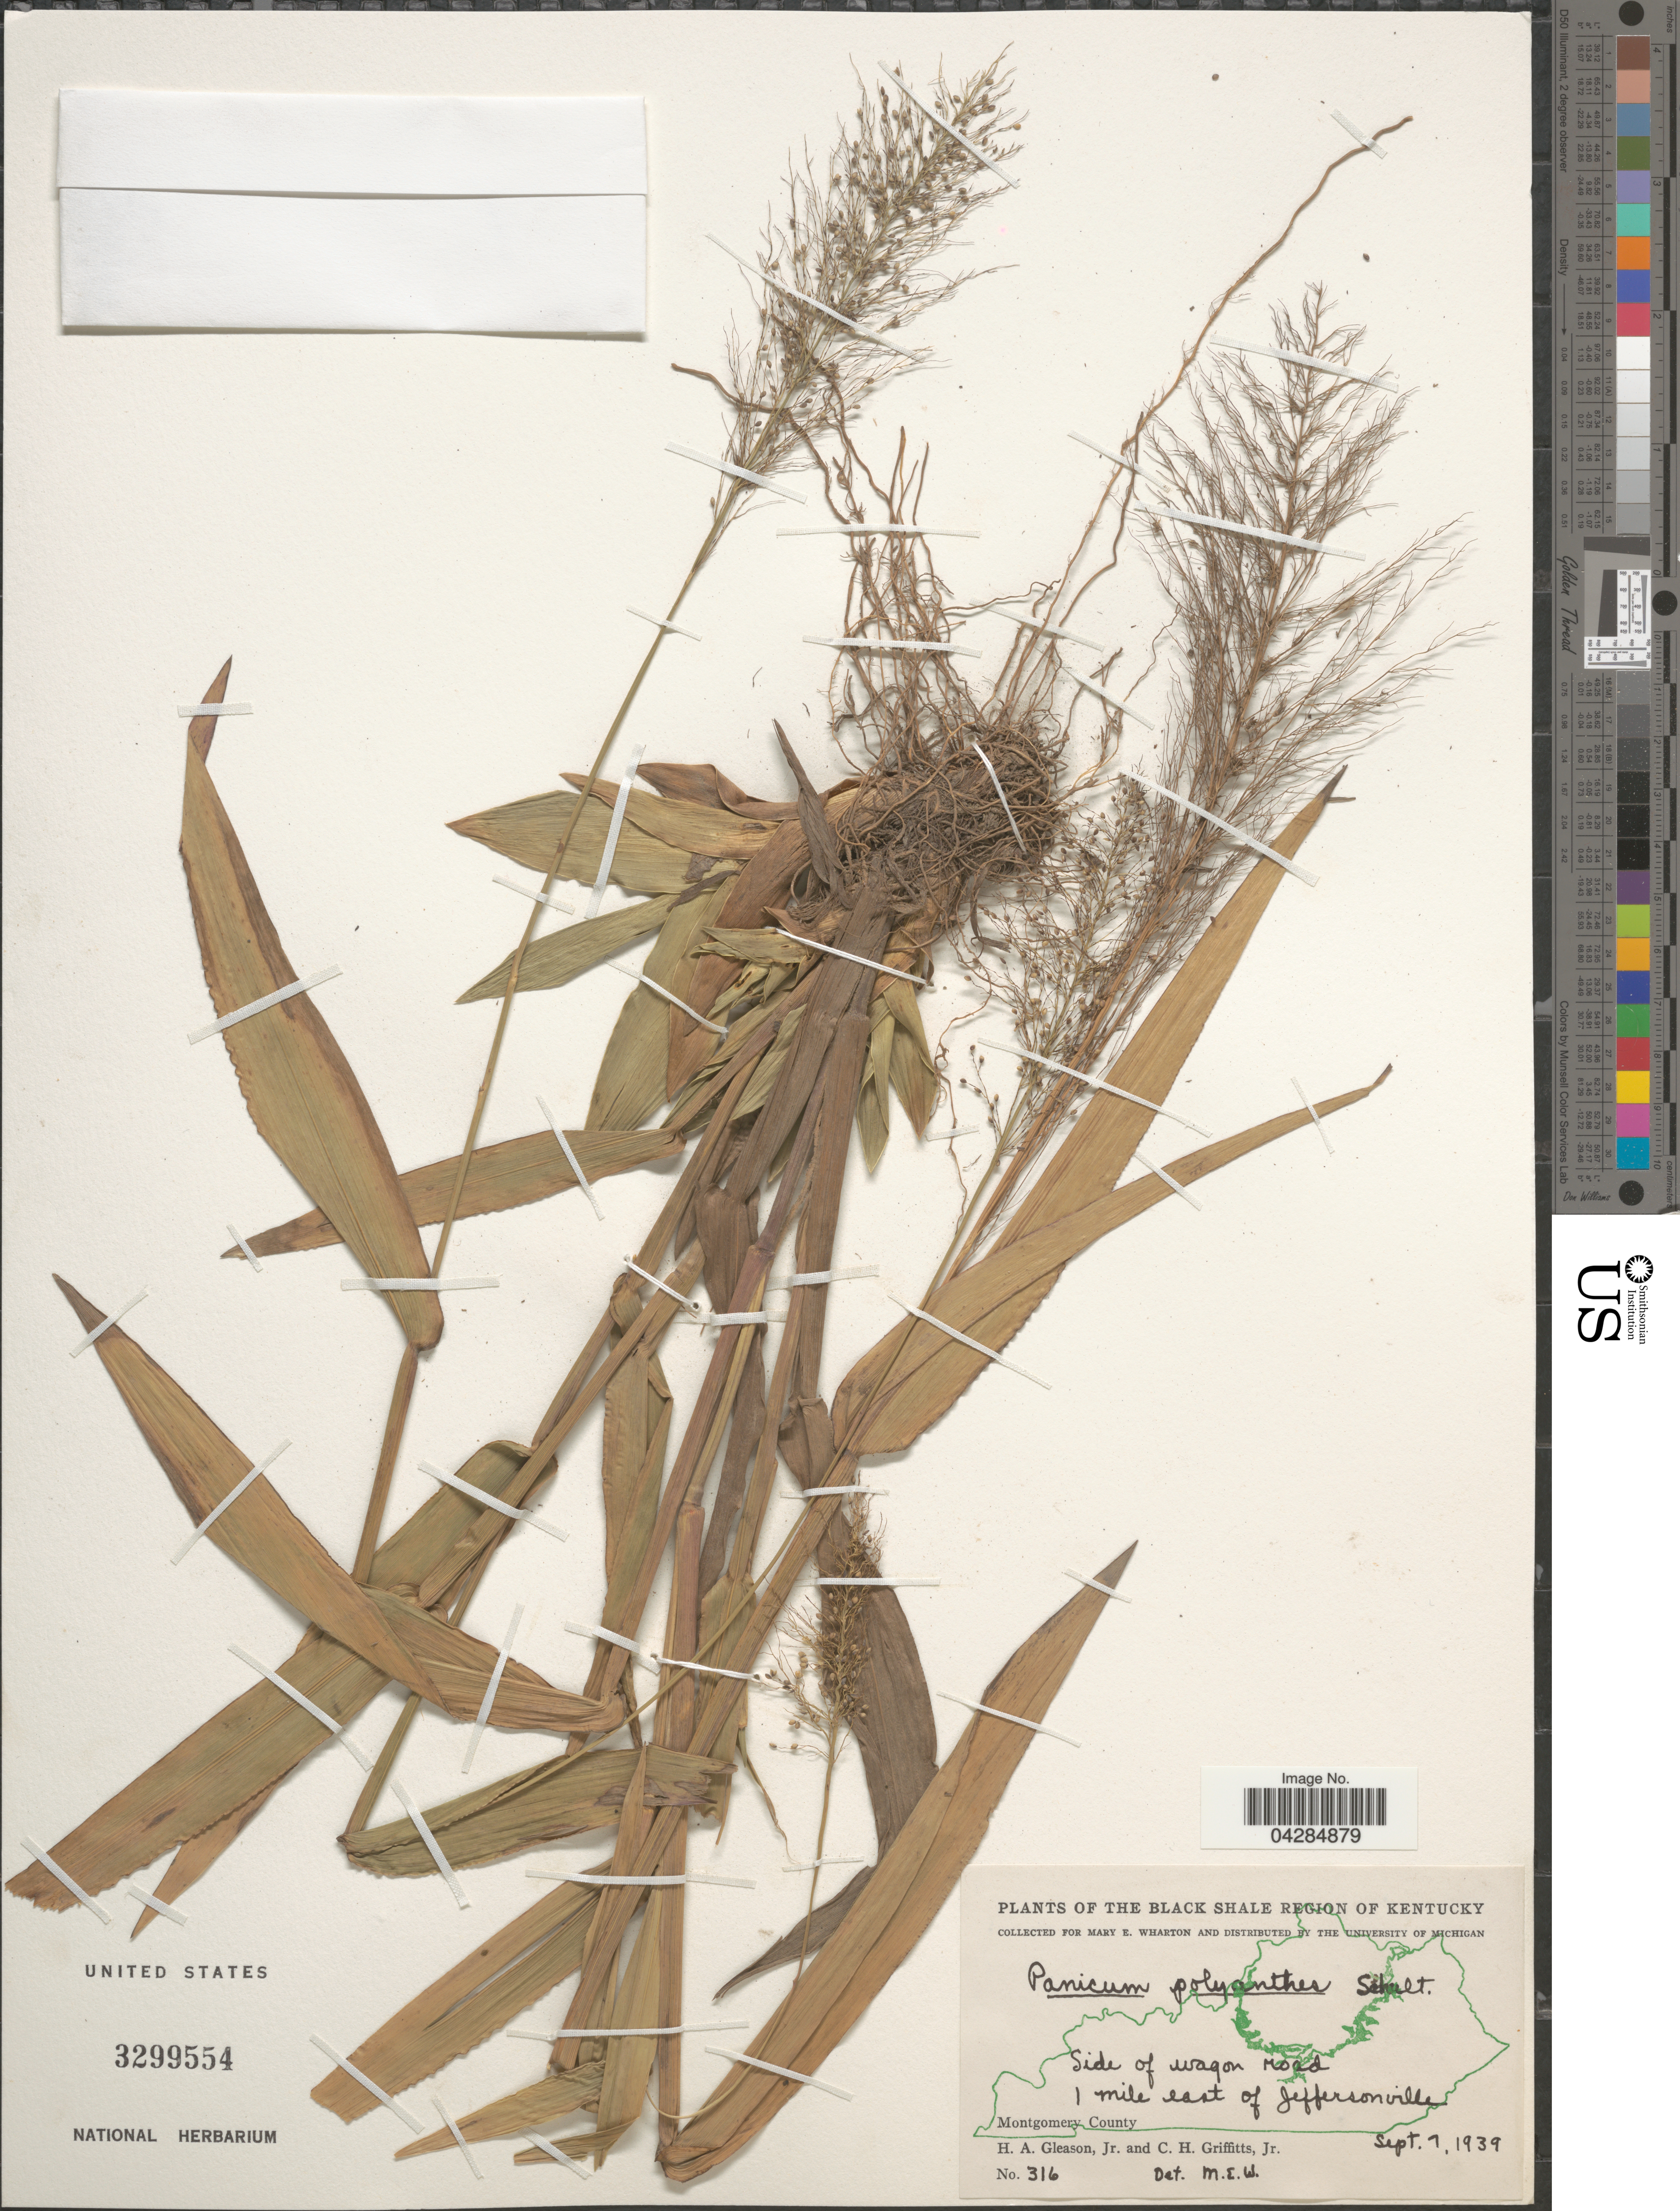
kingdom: Plantae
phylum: Tracheophyta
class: Liliopsida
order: Poales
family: Poaceae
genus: Dichanthelium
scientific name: Dichanthelium polyanthes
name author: (Schult.) Mohlenbr.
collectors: H. A. Gleason & C. Griffitts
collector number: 316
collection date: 1939-09-07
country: United States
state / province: Kentucky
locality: The Black Shale Region of Kentucky. Side of wagon road. 1 mile east of Jeffersonville. Montgomery County.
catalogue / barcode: US 3299554